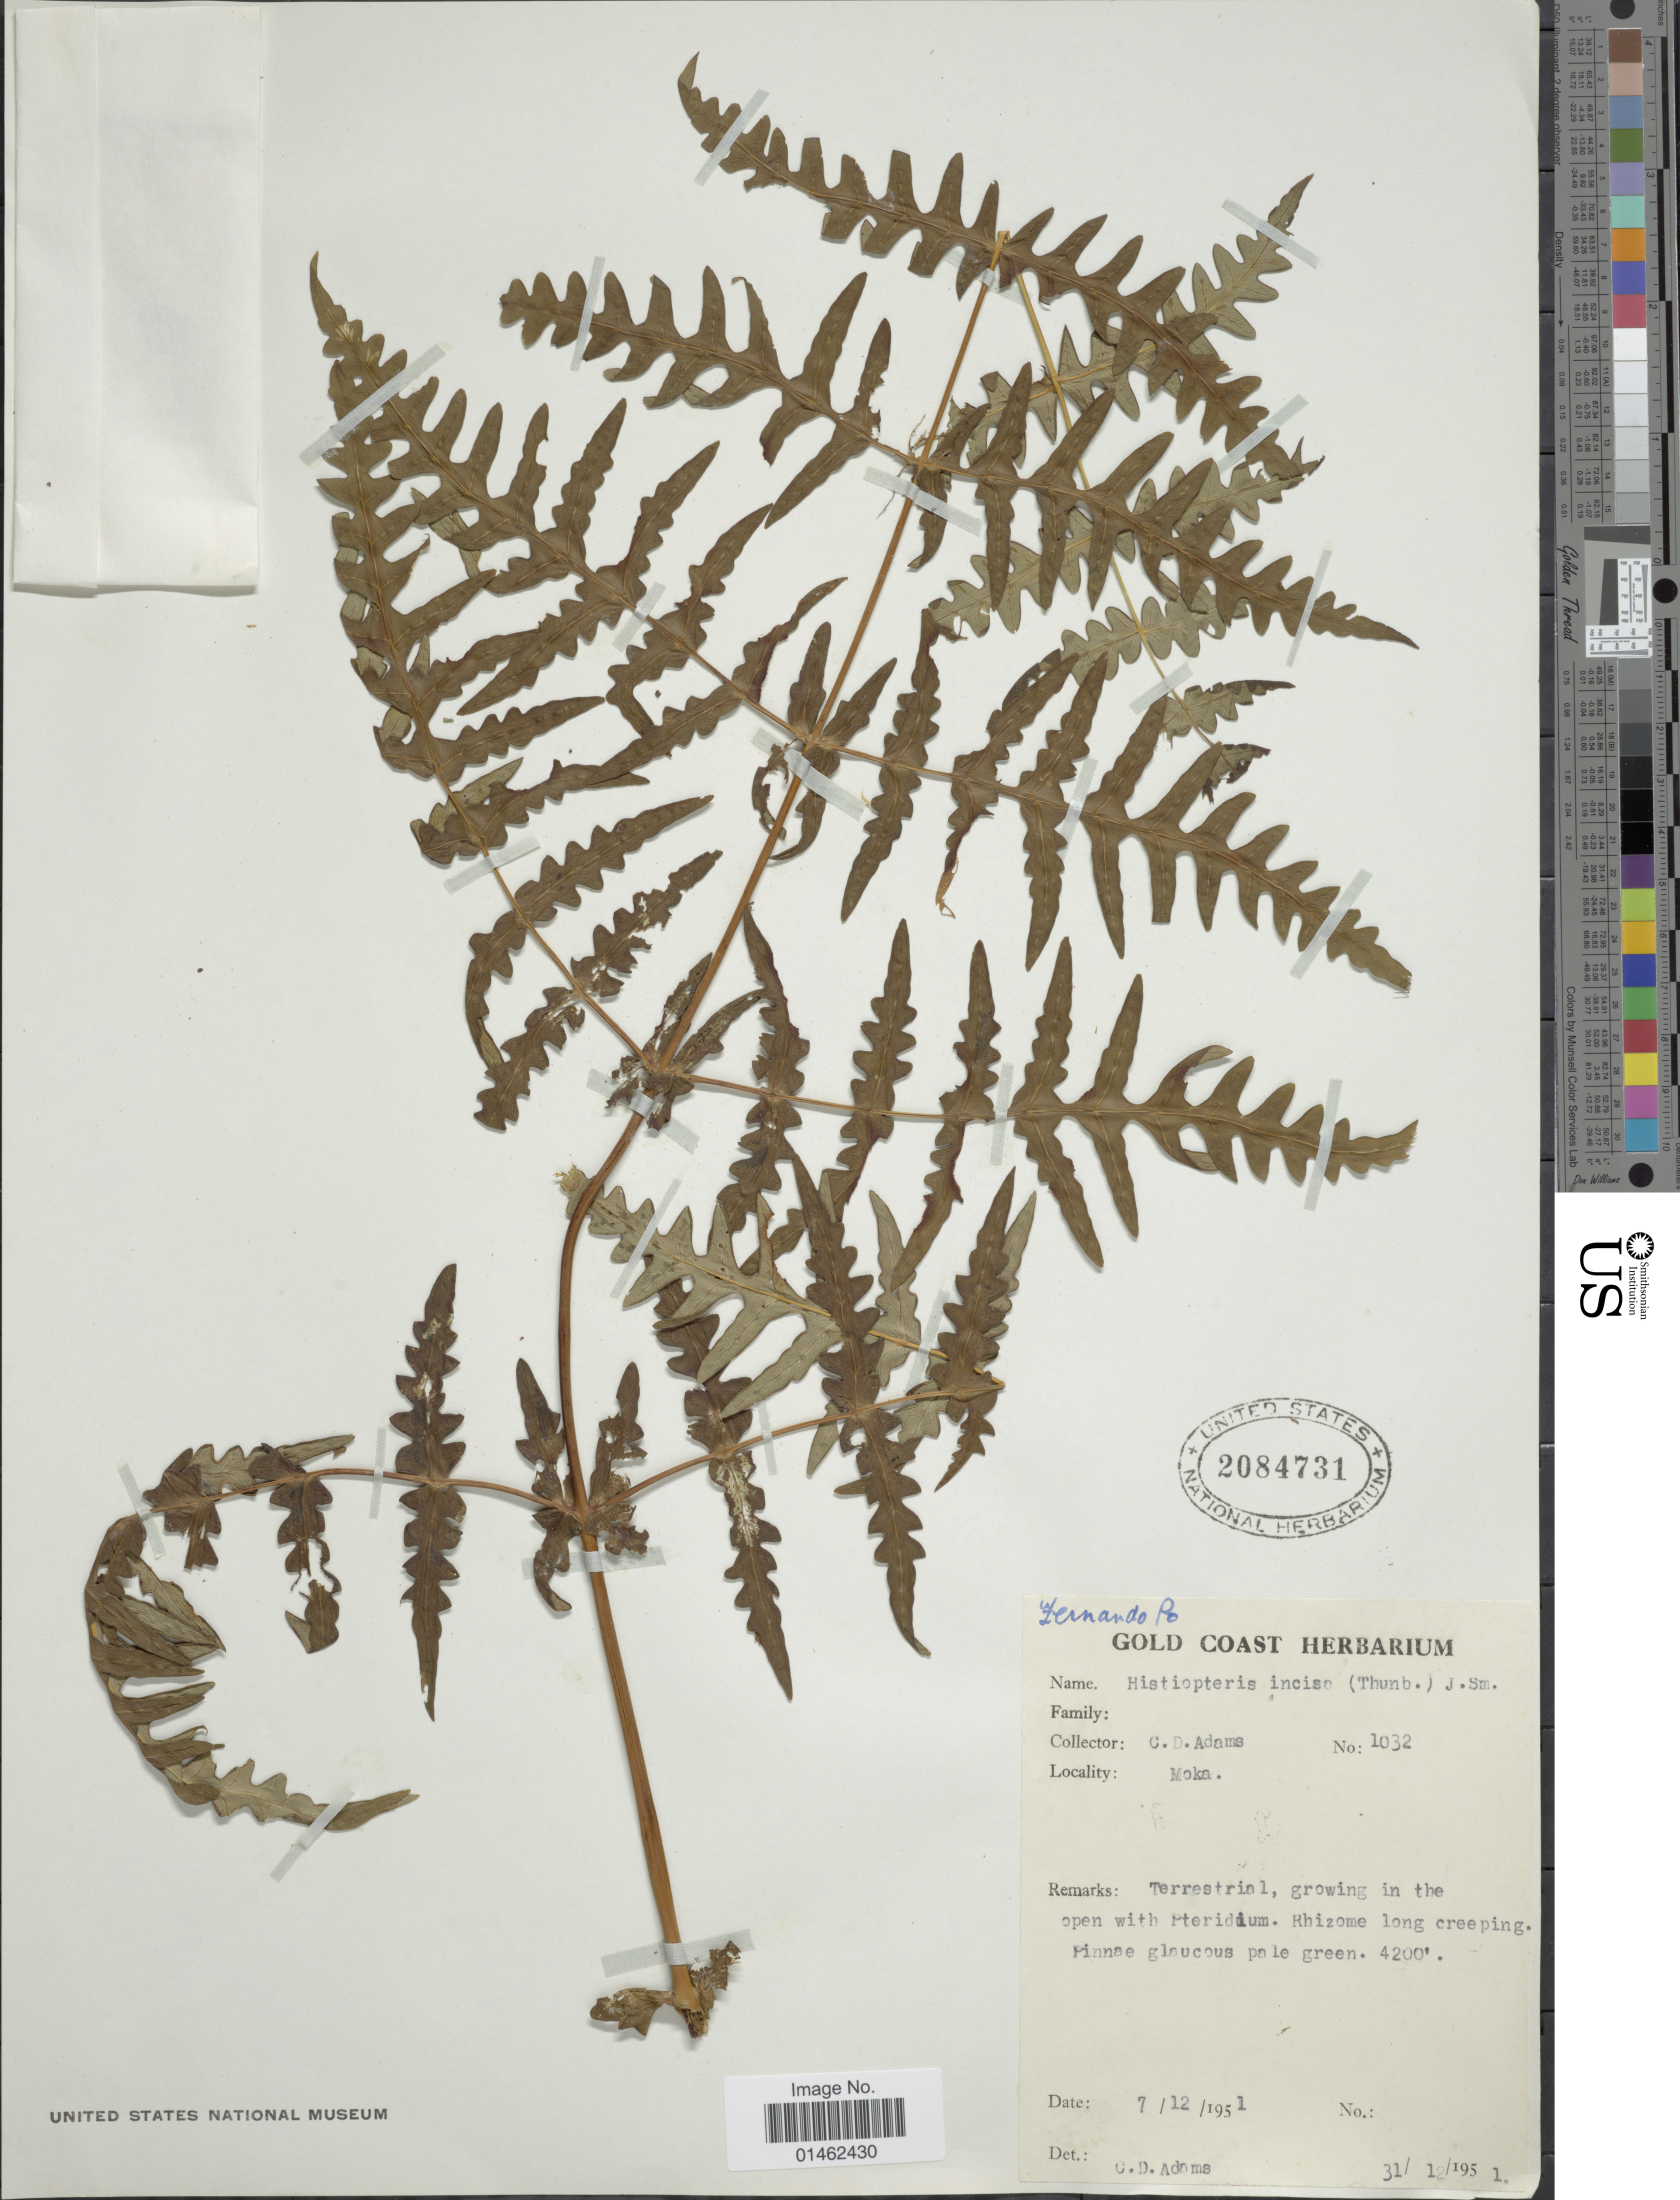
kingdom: Plantae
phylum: Tracheophyta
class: Polypodiopsida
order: Polypodiales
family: Dennstaedtiaceae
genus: Histiopteris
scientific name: Histiopteris incisa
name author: (Thunb.) J. Sm.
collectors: C. D. Adams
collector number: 1032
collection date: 1951-12-07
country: Mauritius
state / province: Moka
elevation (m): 1280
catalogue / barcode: US 2084731